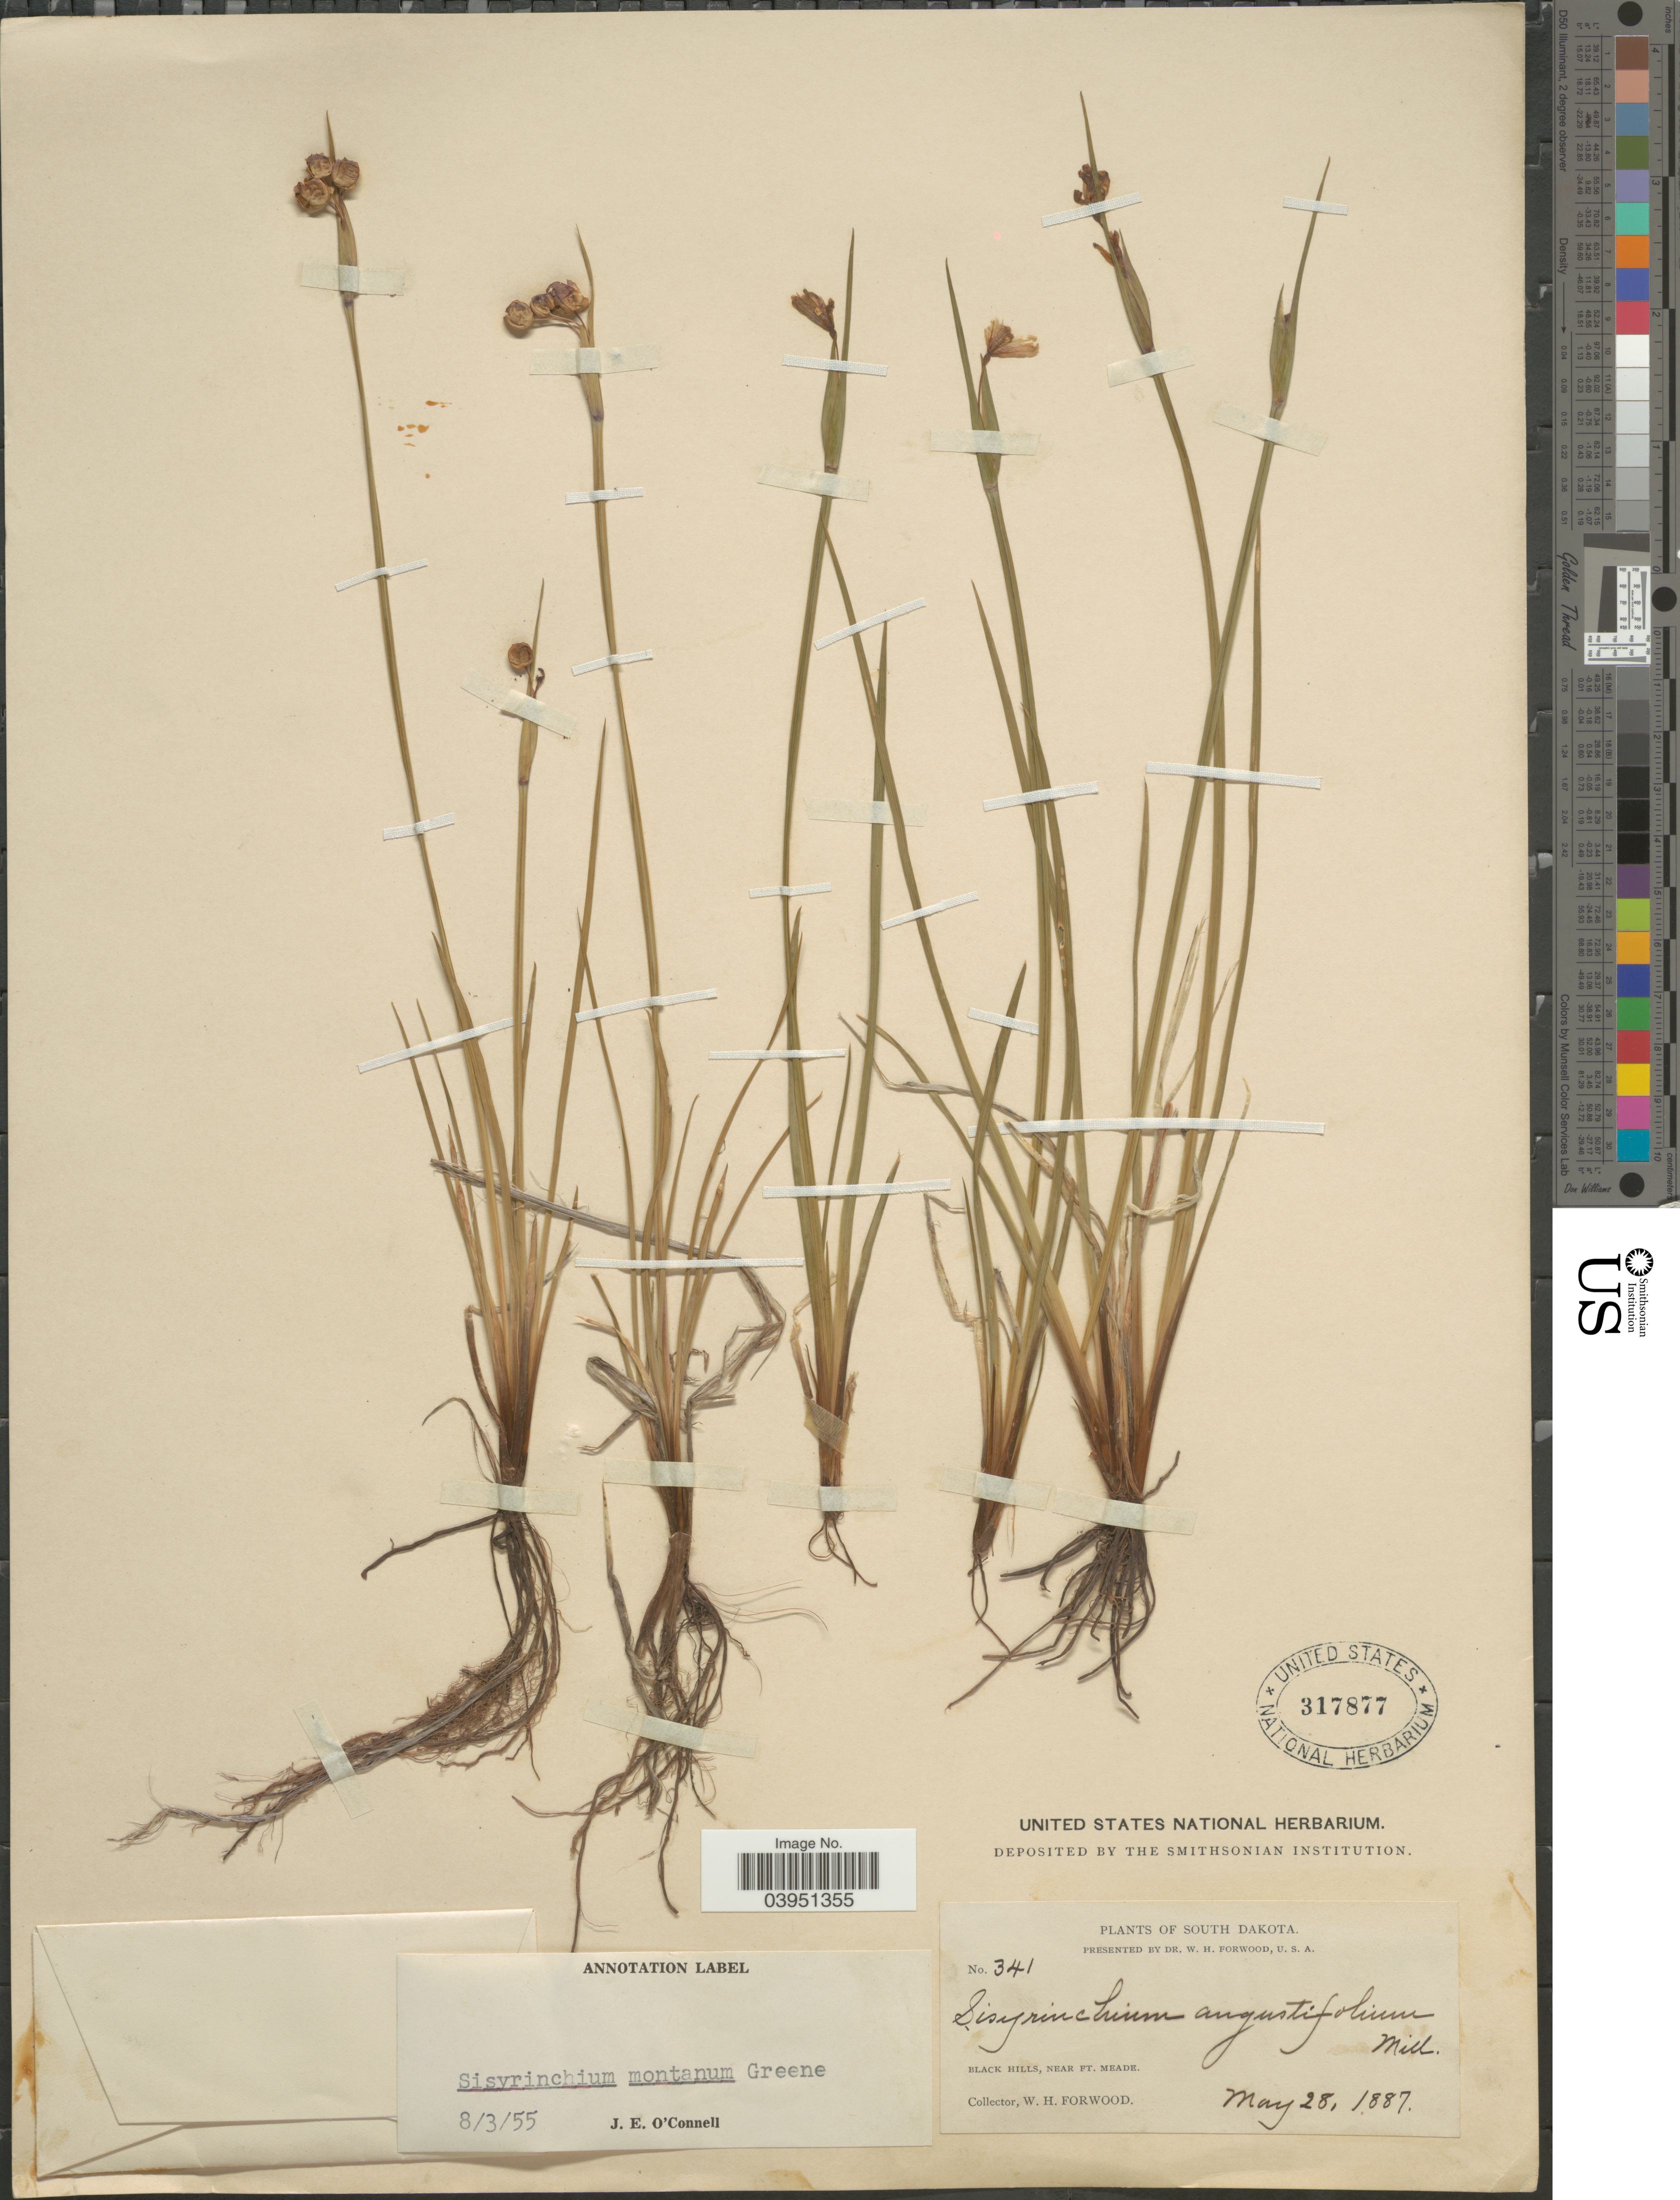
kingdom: Plantae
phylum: Tracheophyta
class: Liliopsida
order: Asparagales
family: Iridaceae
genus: Sisyrinchium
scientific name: Sisyrinchium montanum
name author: Greene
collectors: W. Forwood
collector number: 341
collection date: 1887-05-28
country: United States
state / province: South Dakota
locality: Black Hills, near Ft. Meade.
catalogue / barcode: US 317877